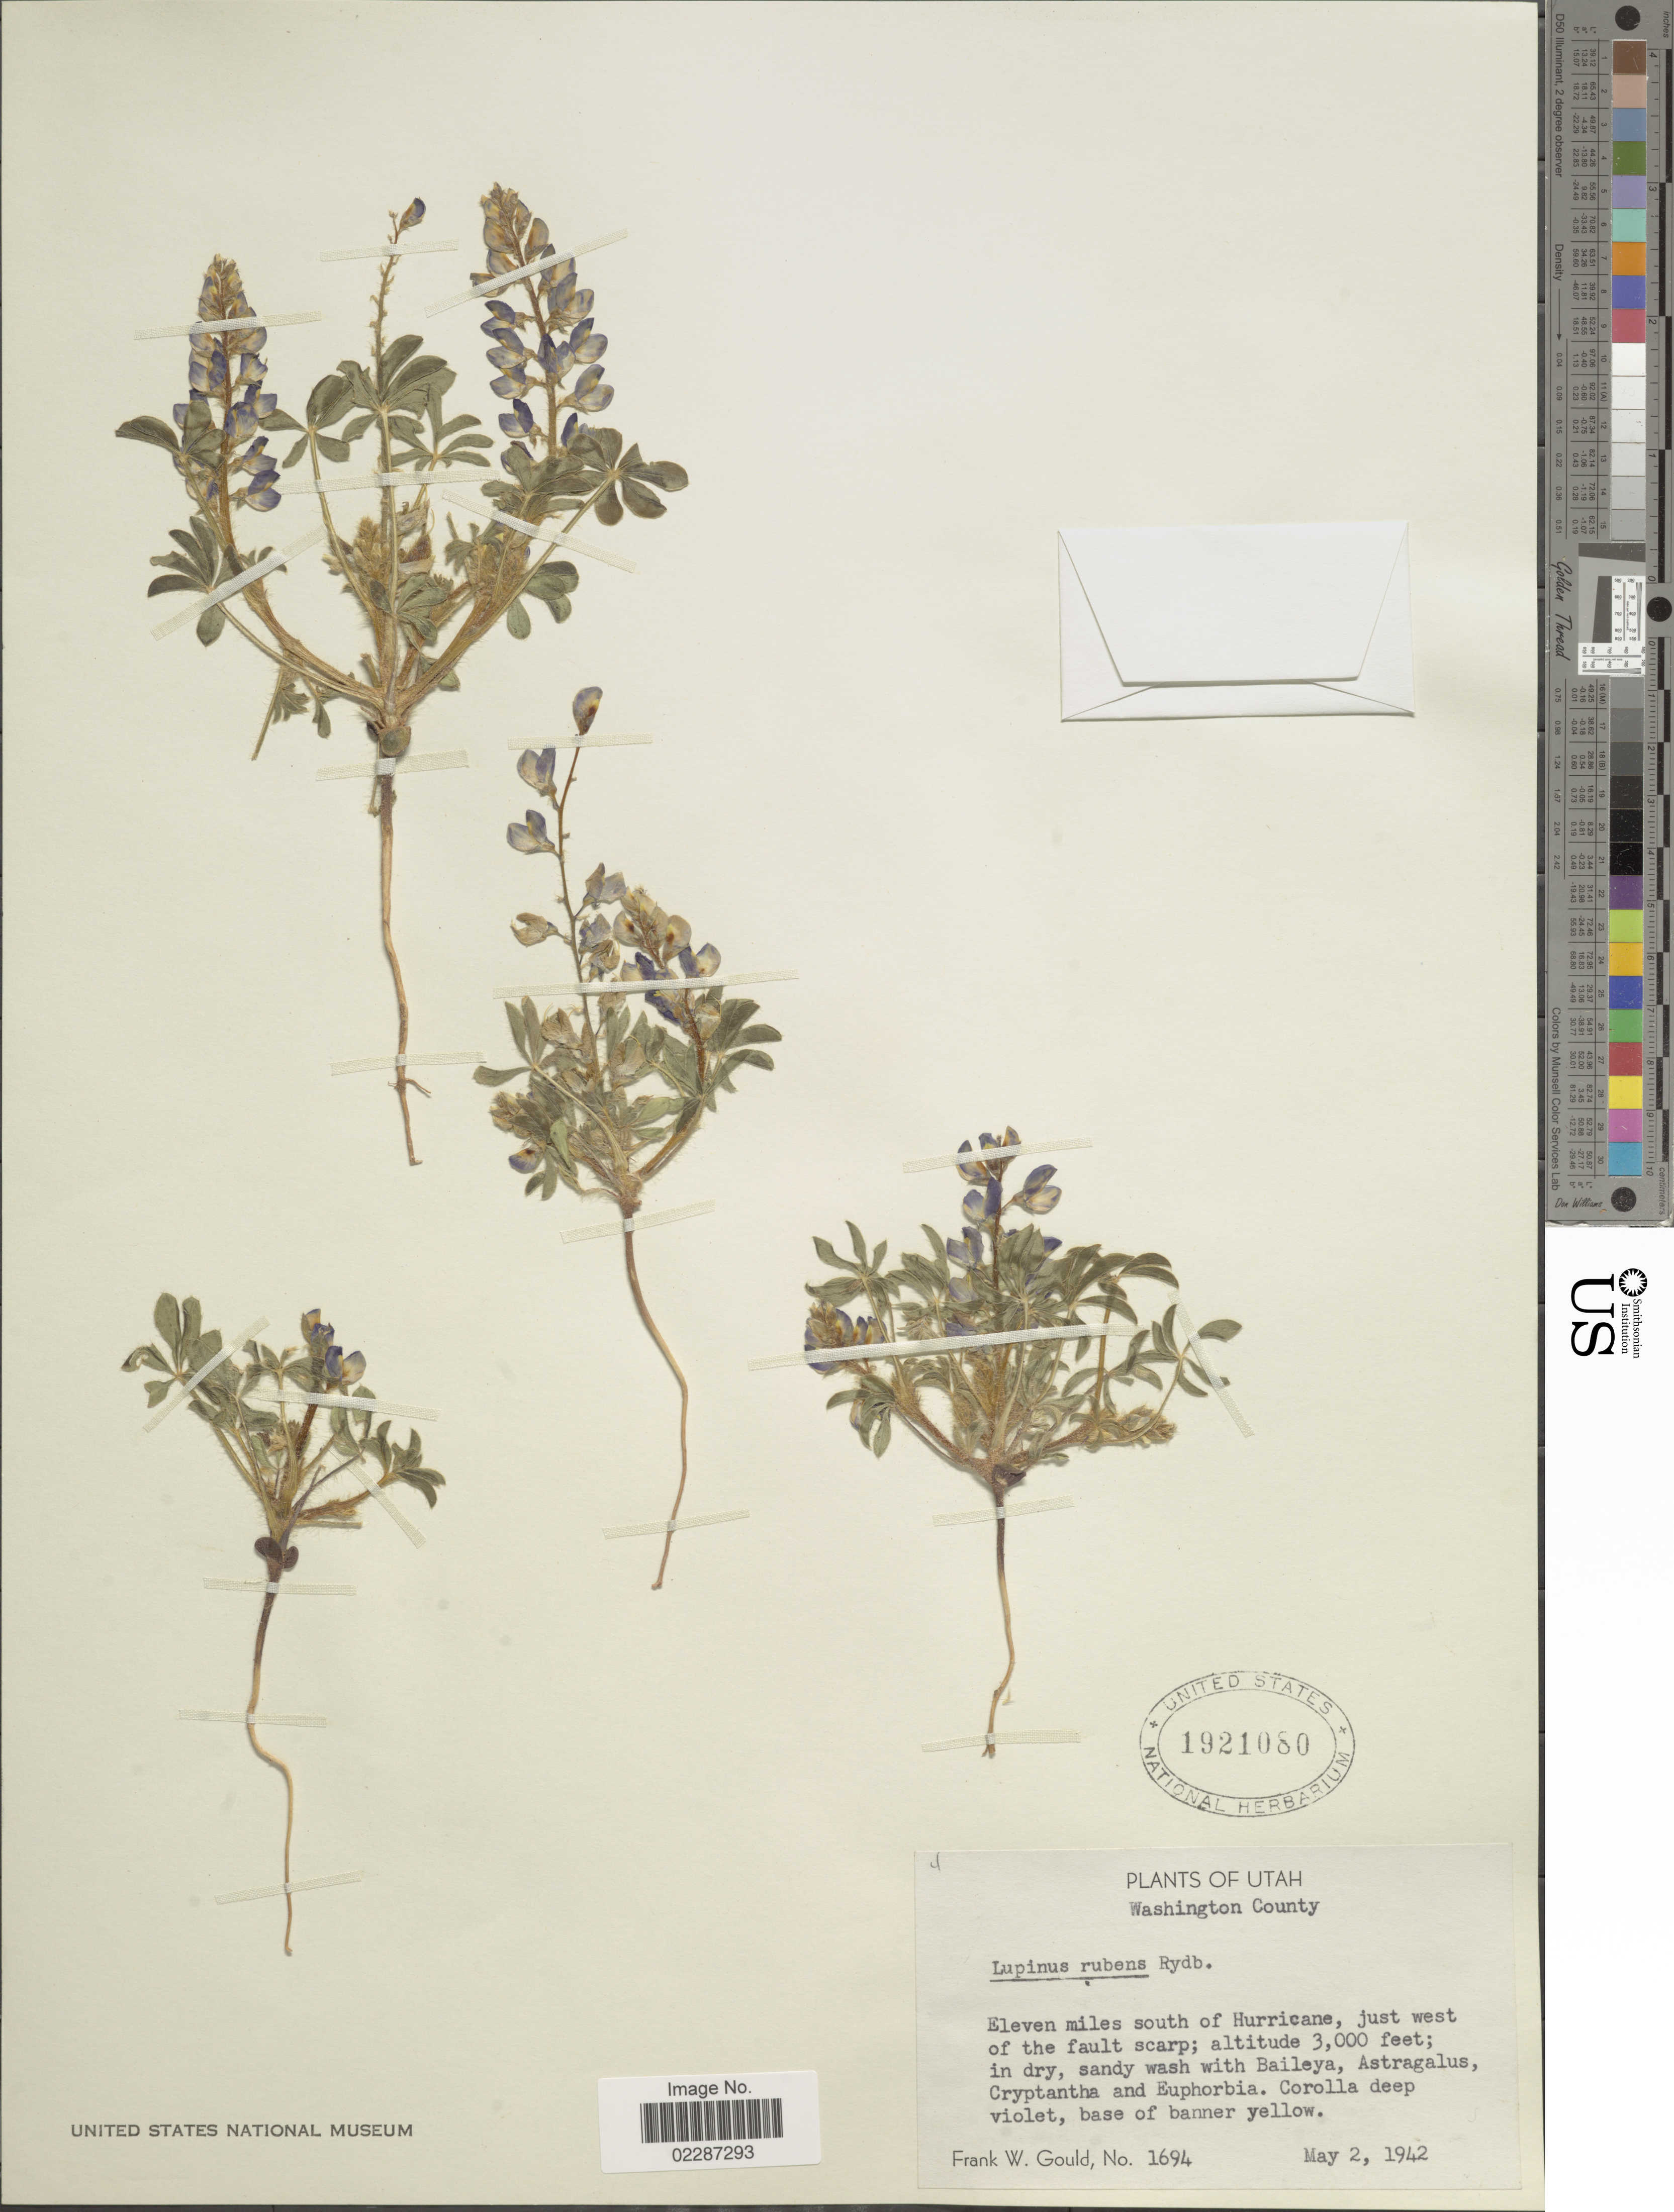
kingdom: Plantae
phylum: Tracheophyta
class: Magnoliopsida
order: Fabales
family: Fabaceae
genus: Lupinus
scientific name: Lupinus pusillus subsp. rubens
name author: (Rydb.) D.B. Dunn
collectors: F. W. Gould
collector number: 1694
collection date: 1942-05-02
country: United States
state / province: Utah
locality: Washington County, Eleven miles south of Hurricane, just west of the fault scarp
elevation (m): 914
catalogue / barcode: US 1921080